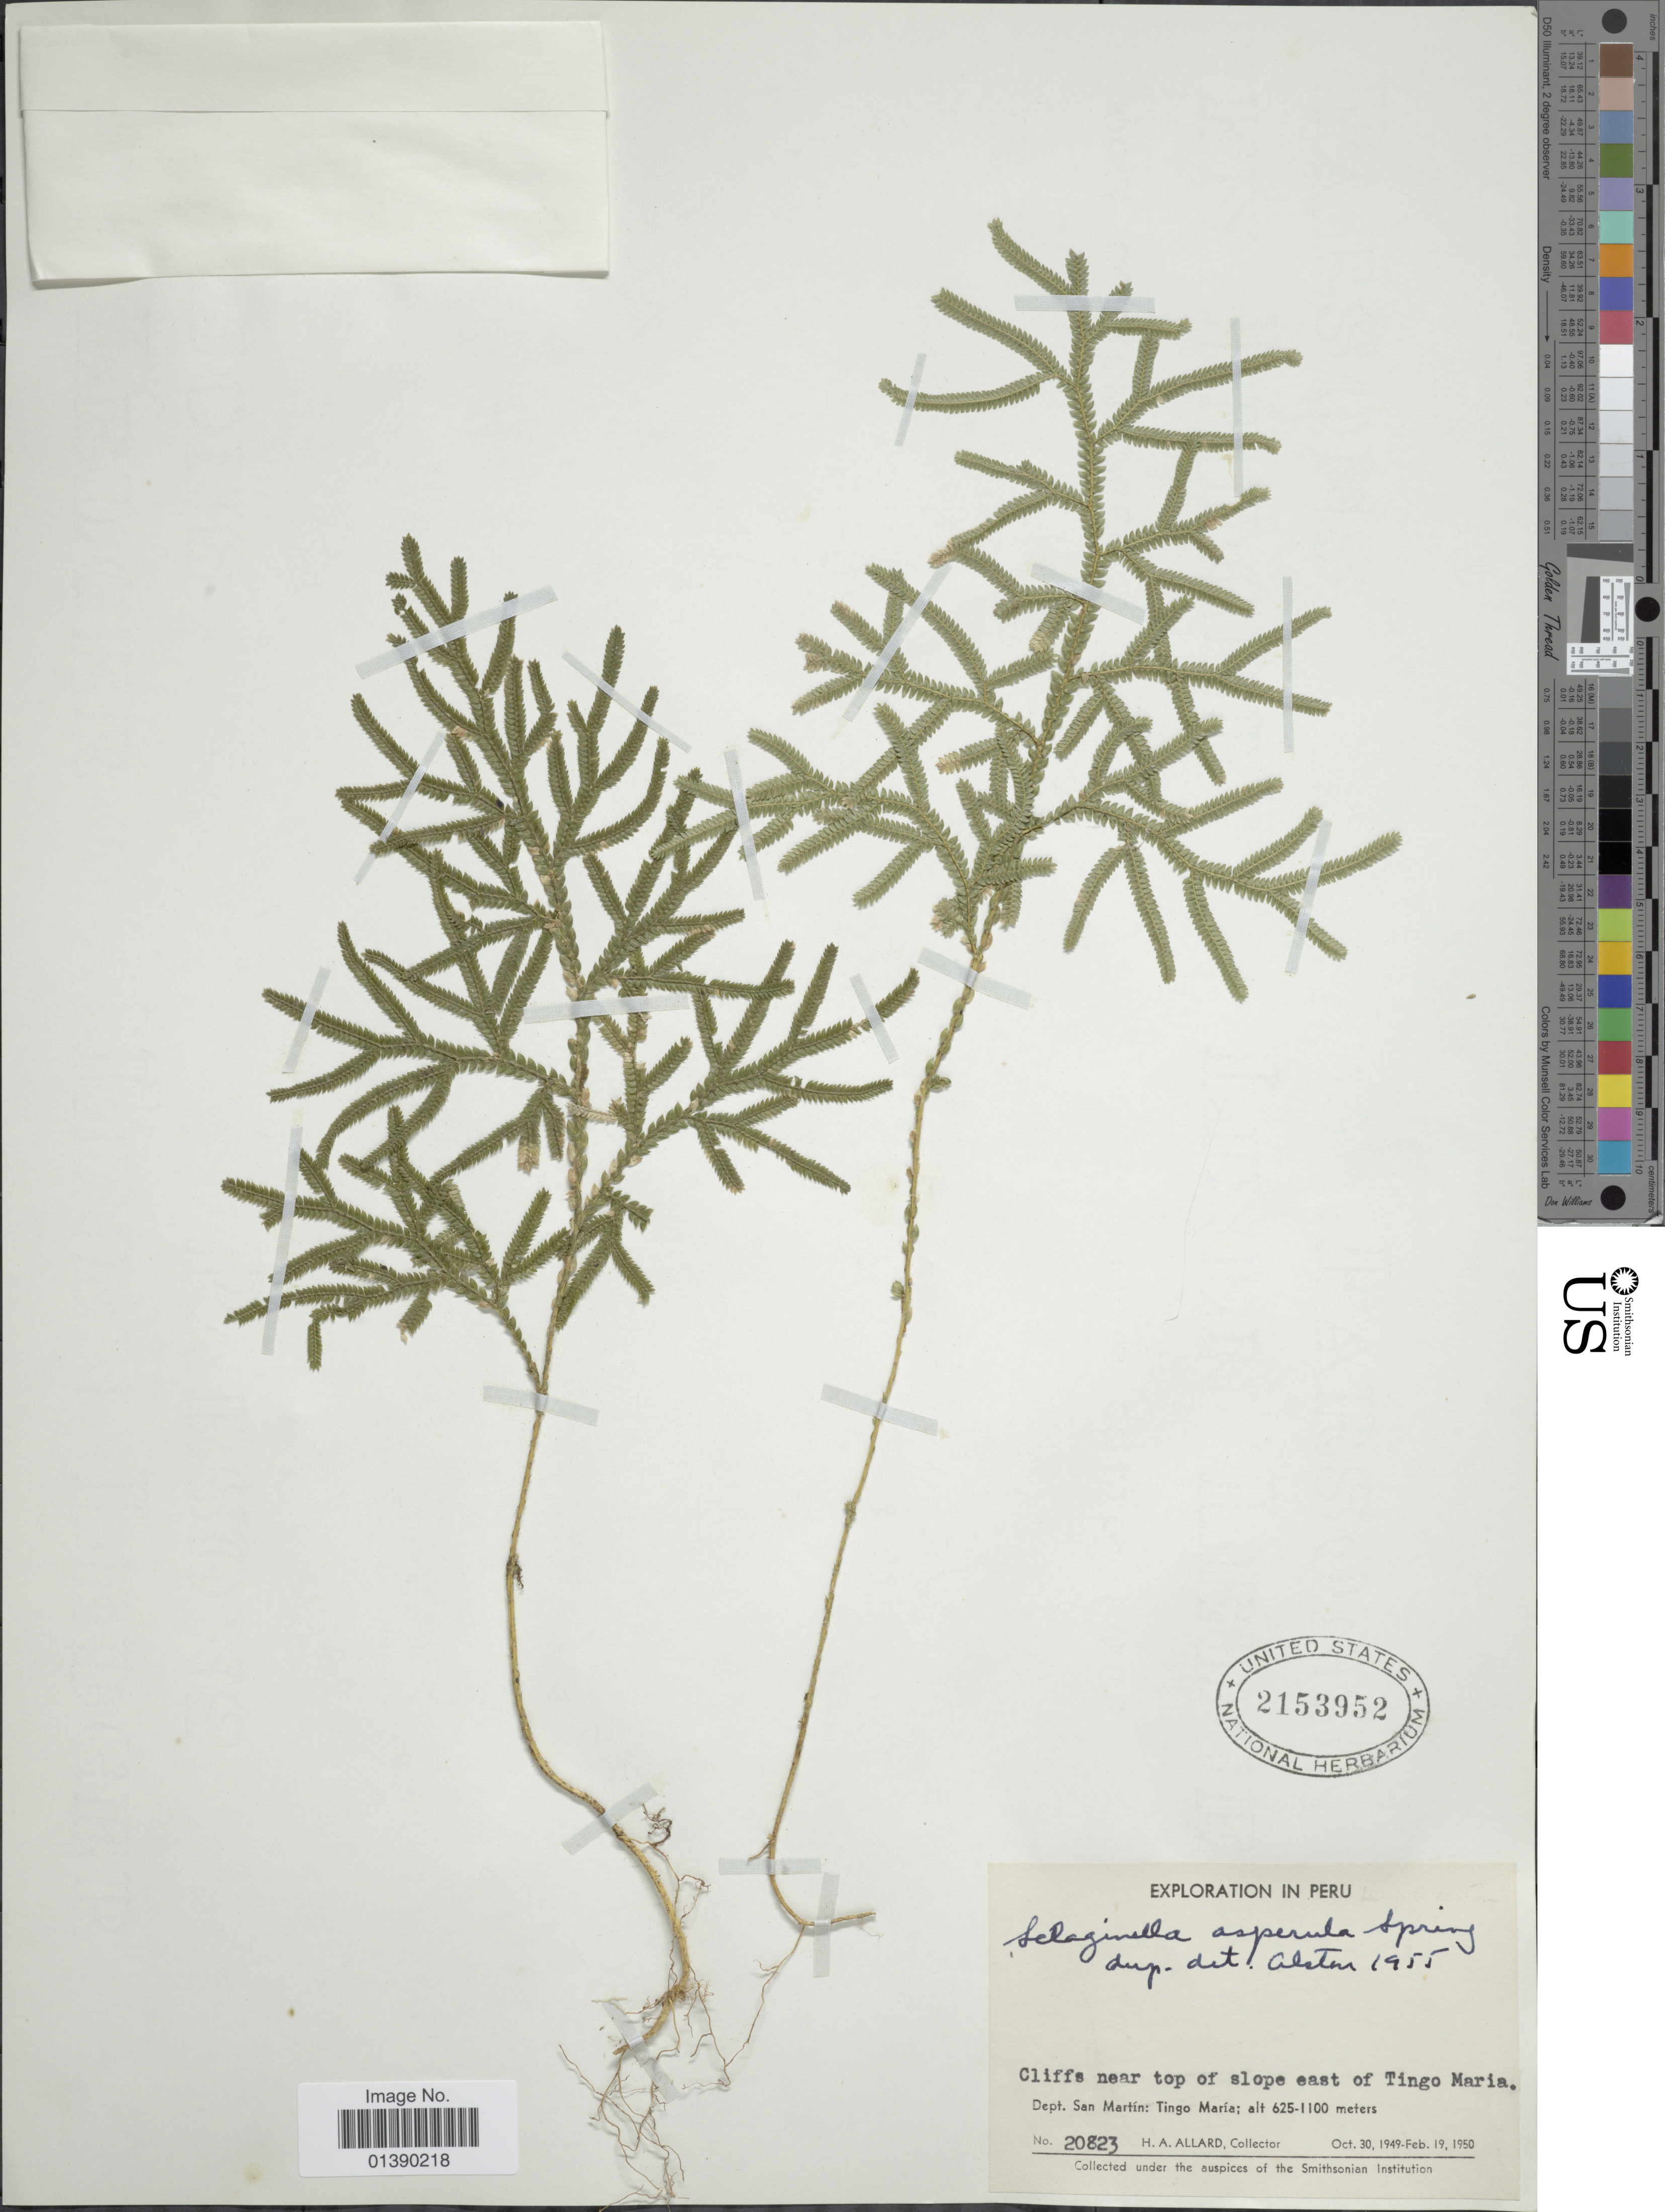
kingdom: Plantae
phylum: Tracheophyta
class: Lycopodiopsida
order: Selaginellales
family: Selaginellaceae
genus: Selaginella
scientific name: Selaginella asperula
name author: Spring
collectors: H. A. Allard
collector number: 20823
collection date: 1949-10-30/1950-02-19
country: Peru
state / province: San Martín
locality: Cliffs near top of slope east of Tingo Maria, Tingo Maria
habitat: cliffs near top of slope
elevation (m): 625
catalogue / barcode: US 2153952